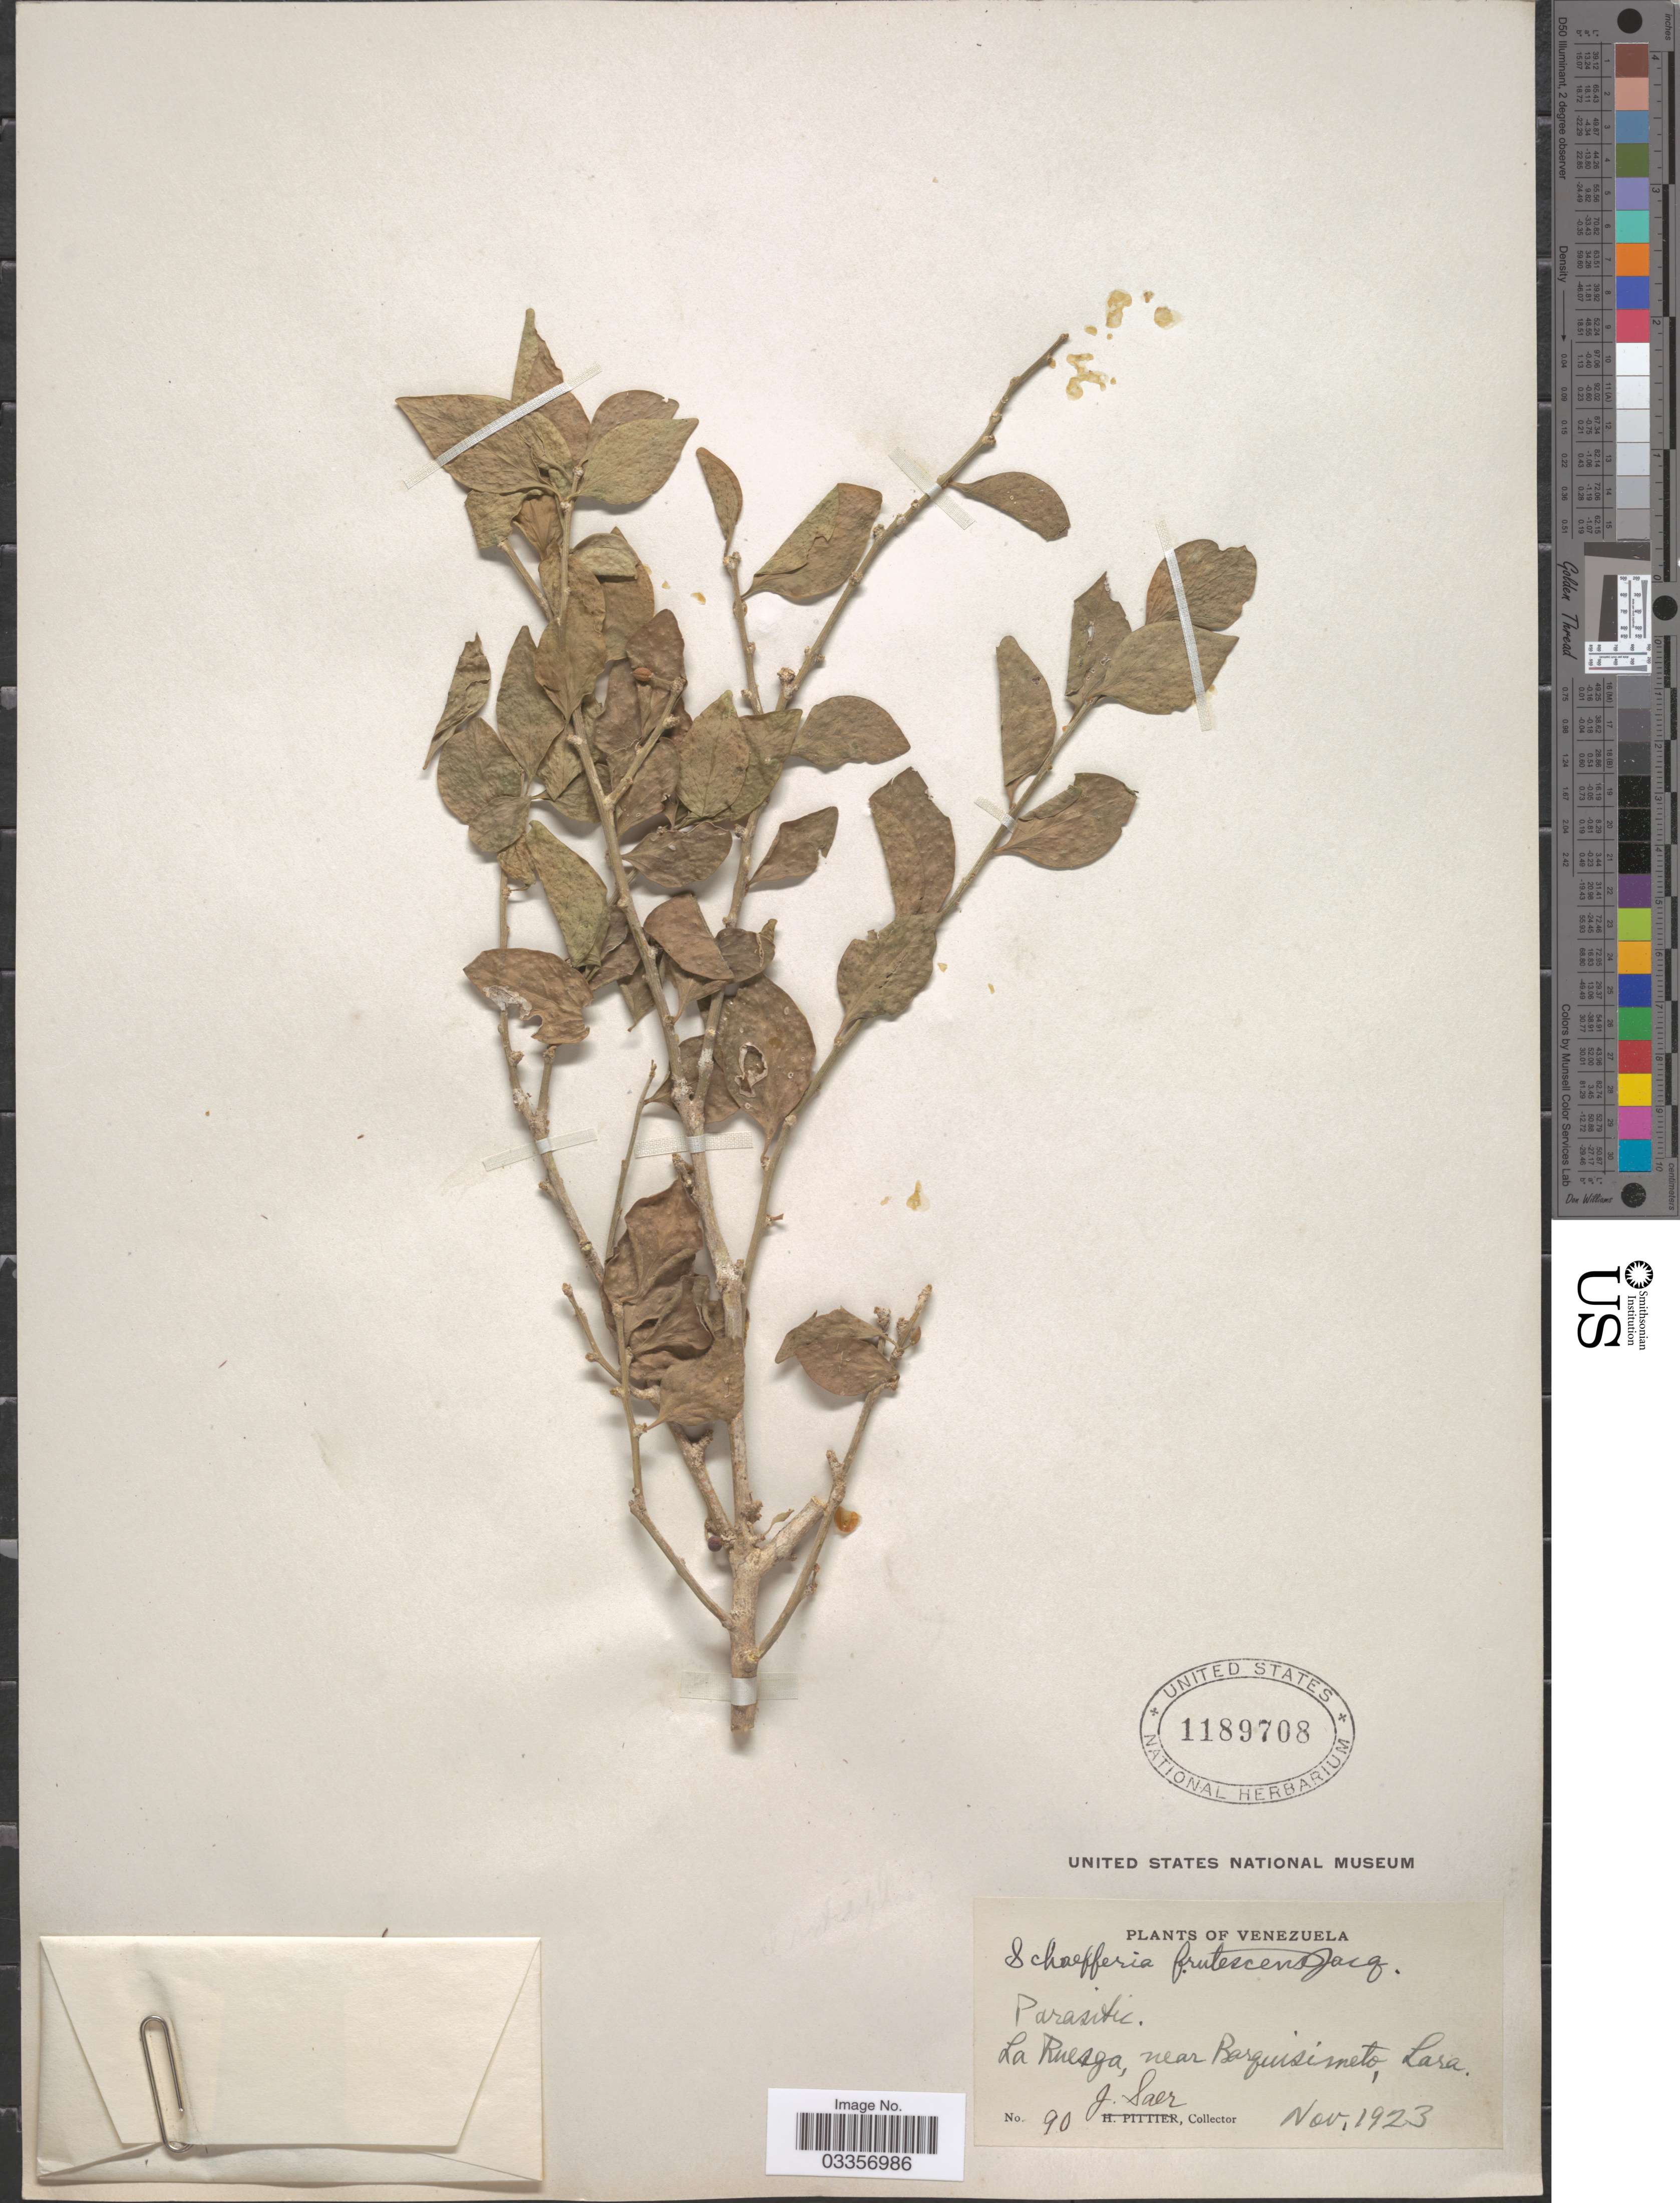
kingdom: Plantae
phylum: Tracheophyta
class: Magnoliopsida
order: Celastrales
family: Celastraceae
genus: Schaefferia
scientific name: Schaefferia frutescens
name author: Jacq.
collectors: J. Saer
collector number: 90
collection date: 1923-11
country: Venezuela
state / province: Lara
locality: La Ruezga, near Barquisimeto.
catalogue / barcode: US 1189708